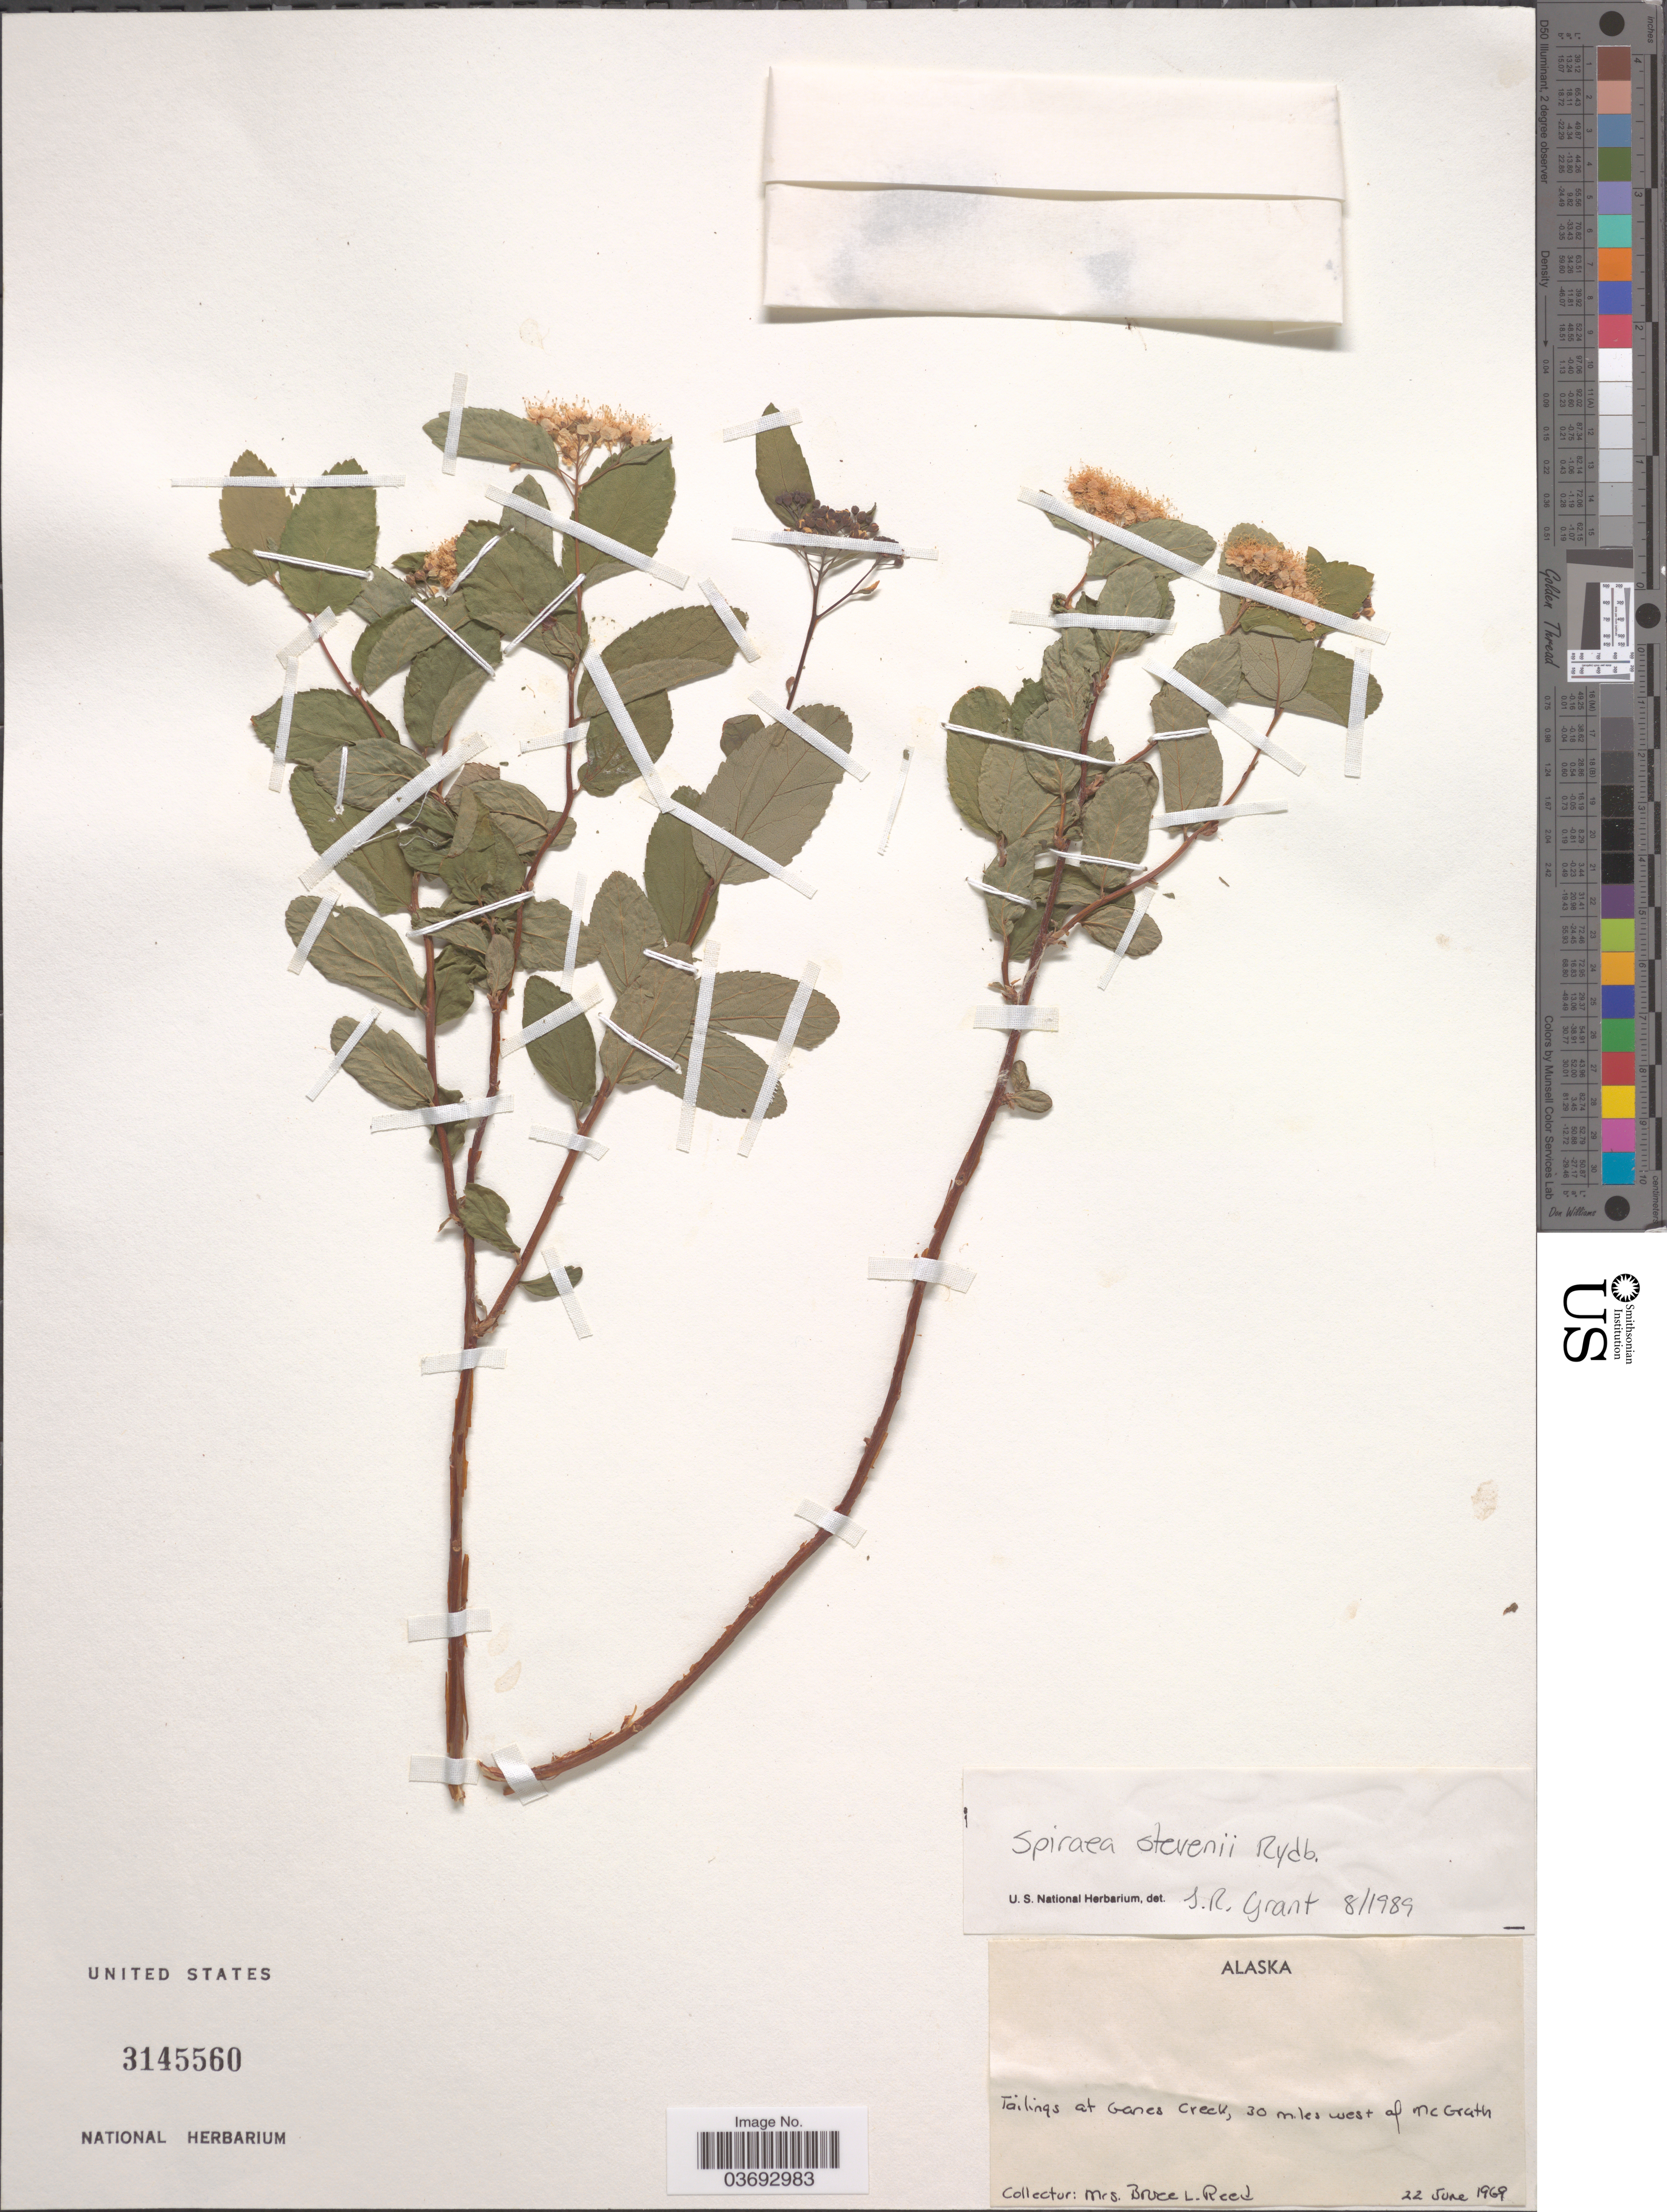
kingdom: Plantae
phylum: Tracheophyta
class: Magnoliopsida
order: Rosales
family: Rosaceae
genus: Spiraea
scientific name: Spiraea stevenii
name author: (C.K. Schneid.) Rydb.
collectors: B. Reed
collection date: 1969-06-22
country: United States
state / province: Alaska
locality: Tailings at Ganes Creek, 30 miles west of McGrath.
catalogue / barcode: US 3145560